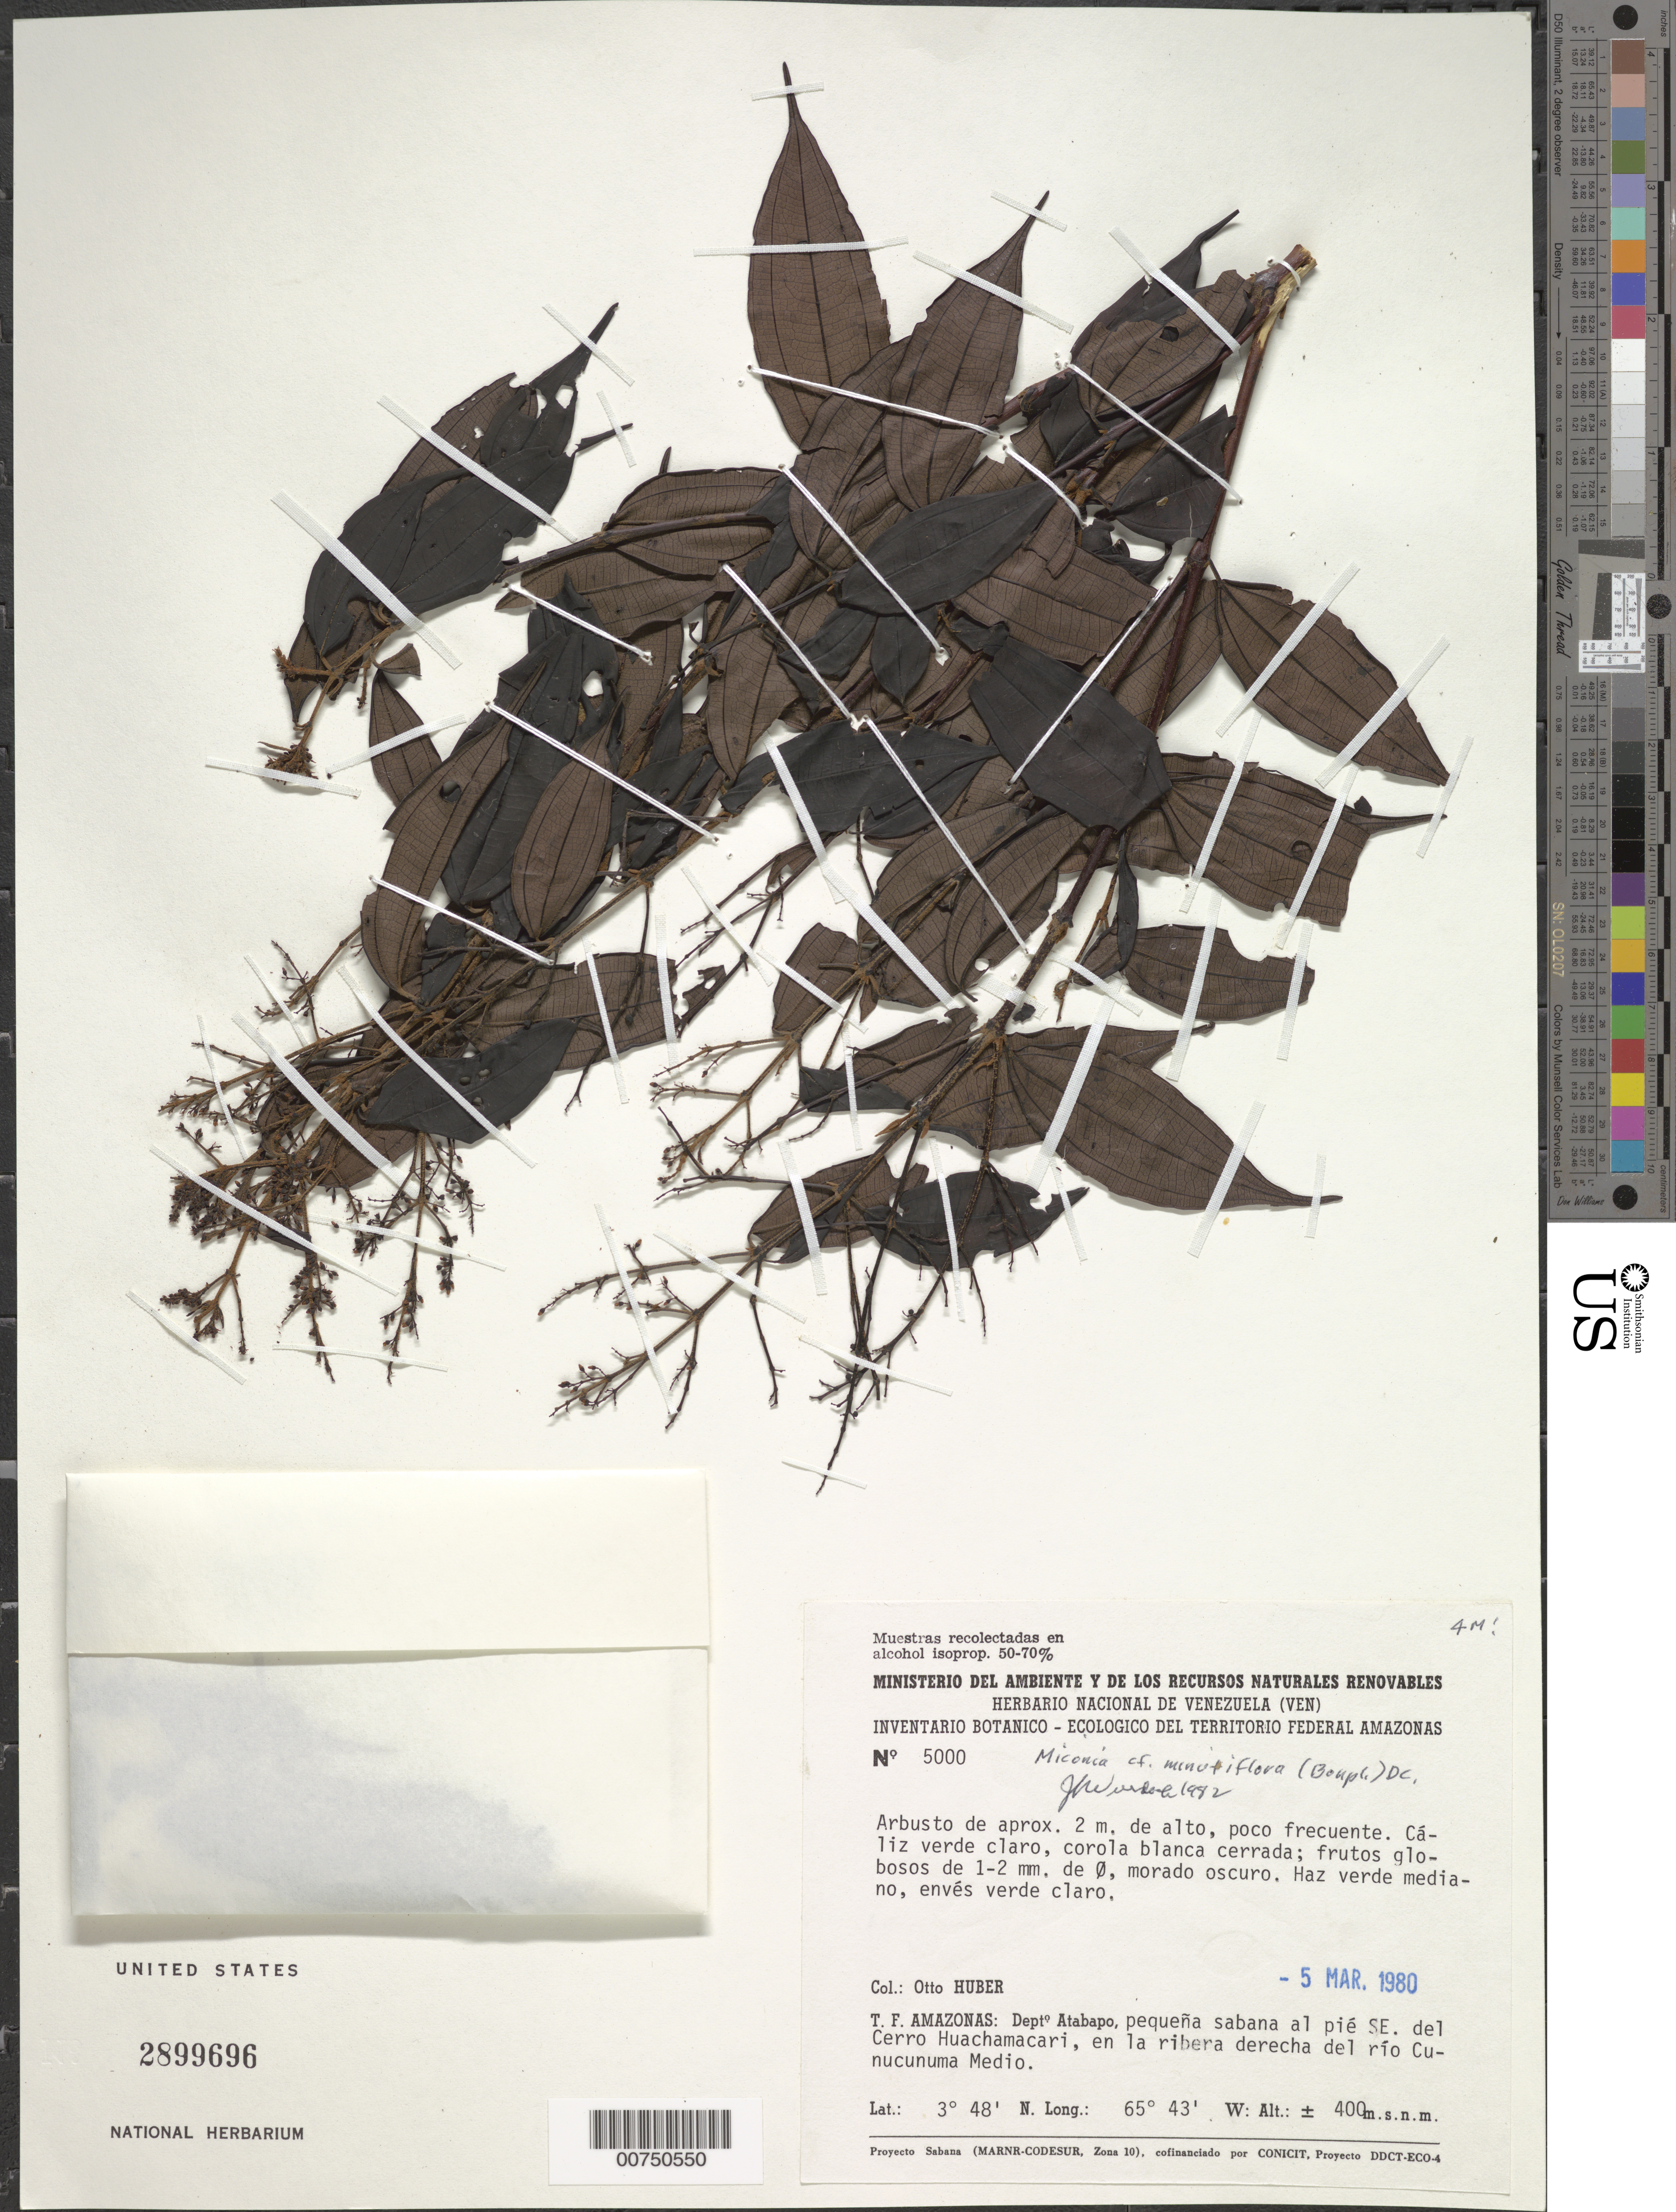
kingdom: Plantae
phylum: Tracheophyta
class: Magnoliopsida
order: Myrtales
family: Melastomataceae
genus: Miconia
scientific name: Miconia minutiflora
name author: (Bonpl.) DC.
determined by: Wurdack, John J., (US), US (UNITED STATES)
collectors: O. Huber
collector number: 5000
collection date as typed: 5-Mar-80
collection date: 1980-03-05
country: Venezuela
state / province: Amazonas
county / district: Atabapo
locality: Cerro Huachamarcari, al SE, en la ribera derecha del Río Cunucunuma Medio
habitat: Pequena sabana al pié del cerro, en la ribera derecha del rio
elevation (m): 400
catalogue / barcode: US 2899696